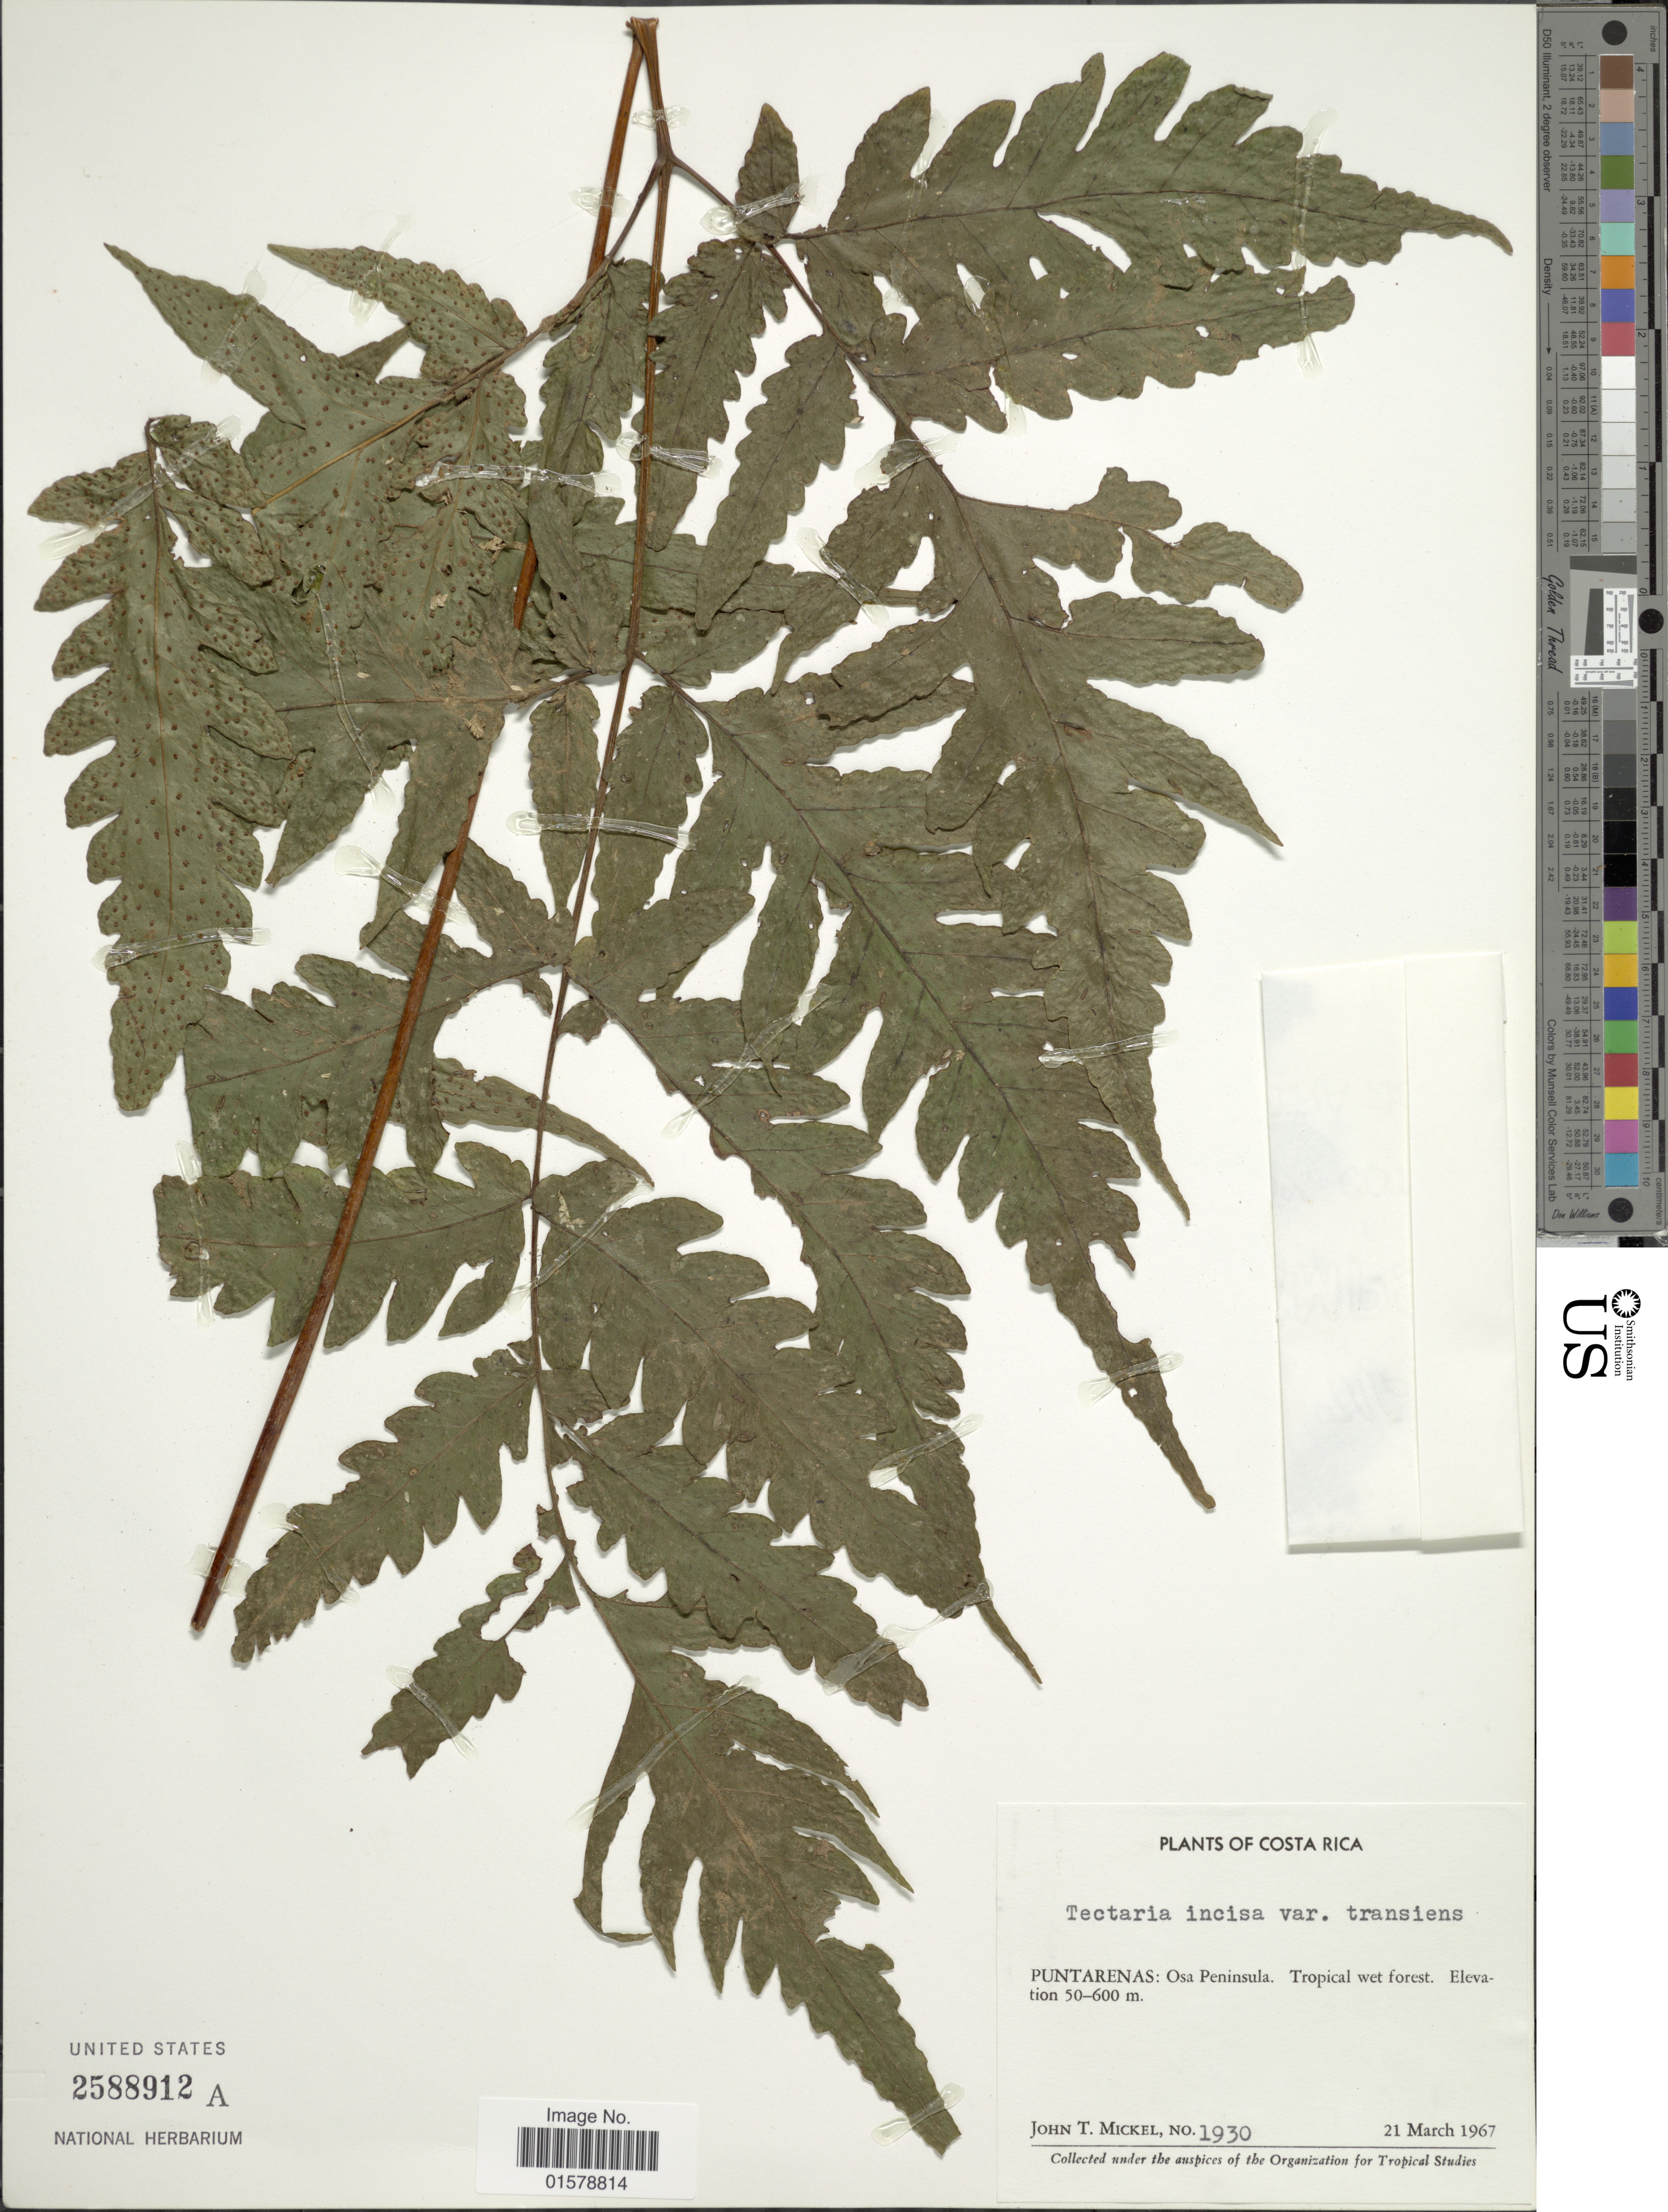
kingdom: Plantae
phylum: Tracheophyta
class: Polypodiopsida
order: Polypodiales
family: Tectariaceae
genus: Tectaria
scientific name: Tectaria rivalis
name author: (Mett. ex Kuhn) C. Chr.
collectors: J. T. Mickel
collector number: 1930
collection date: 1967-03-21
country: Costa Rica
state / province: Puntarenas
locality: Osa Peninsula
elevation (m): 50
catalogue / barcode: US 2588912A